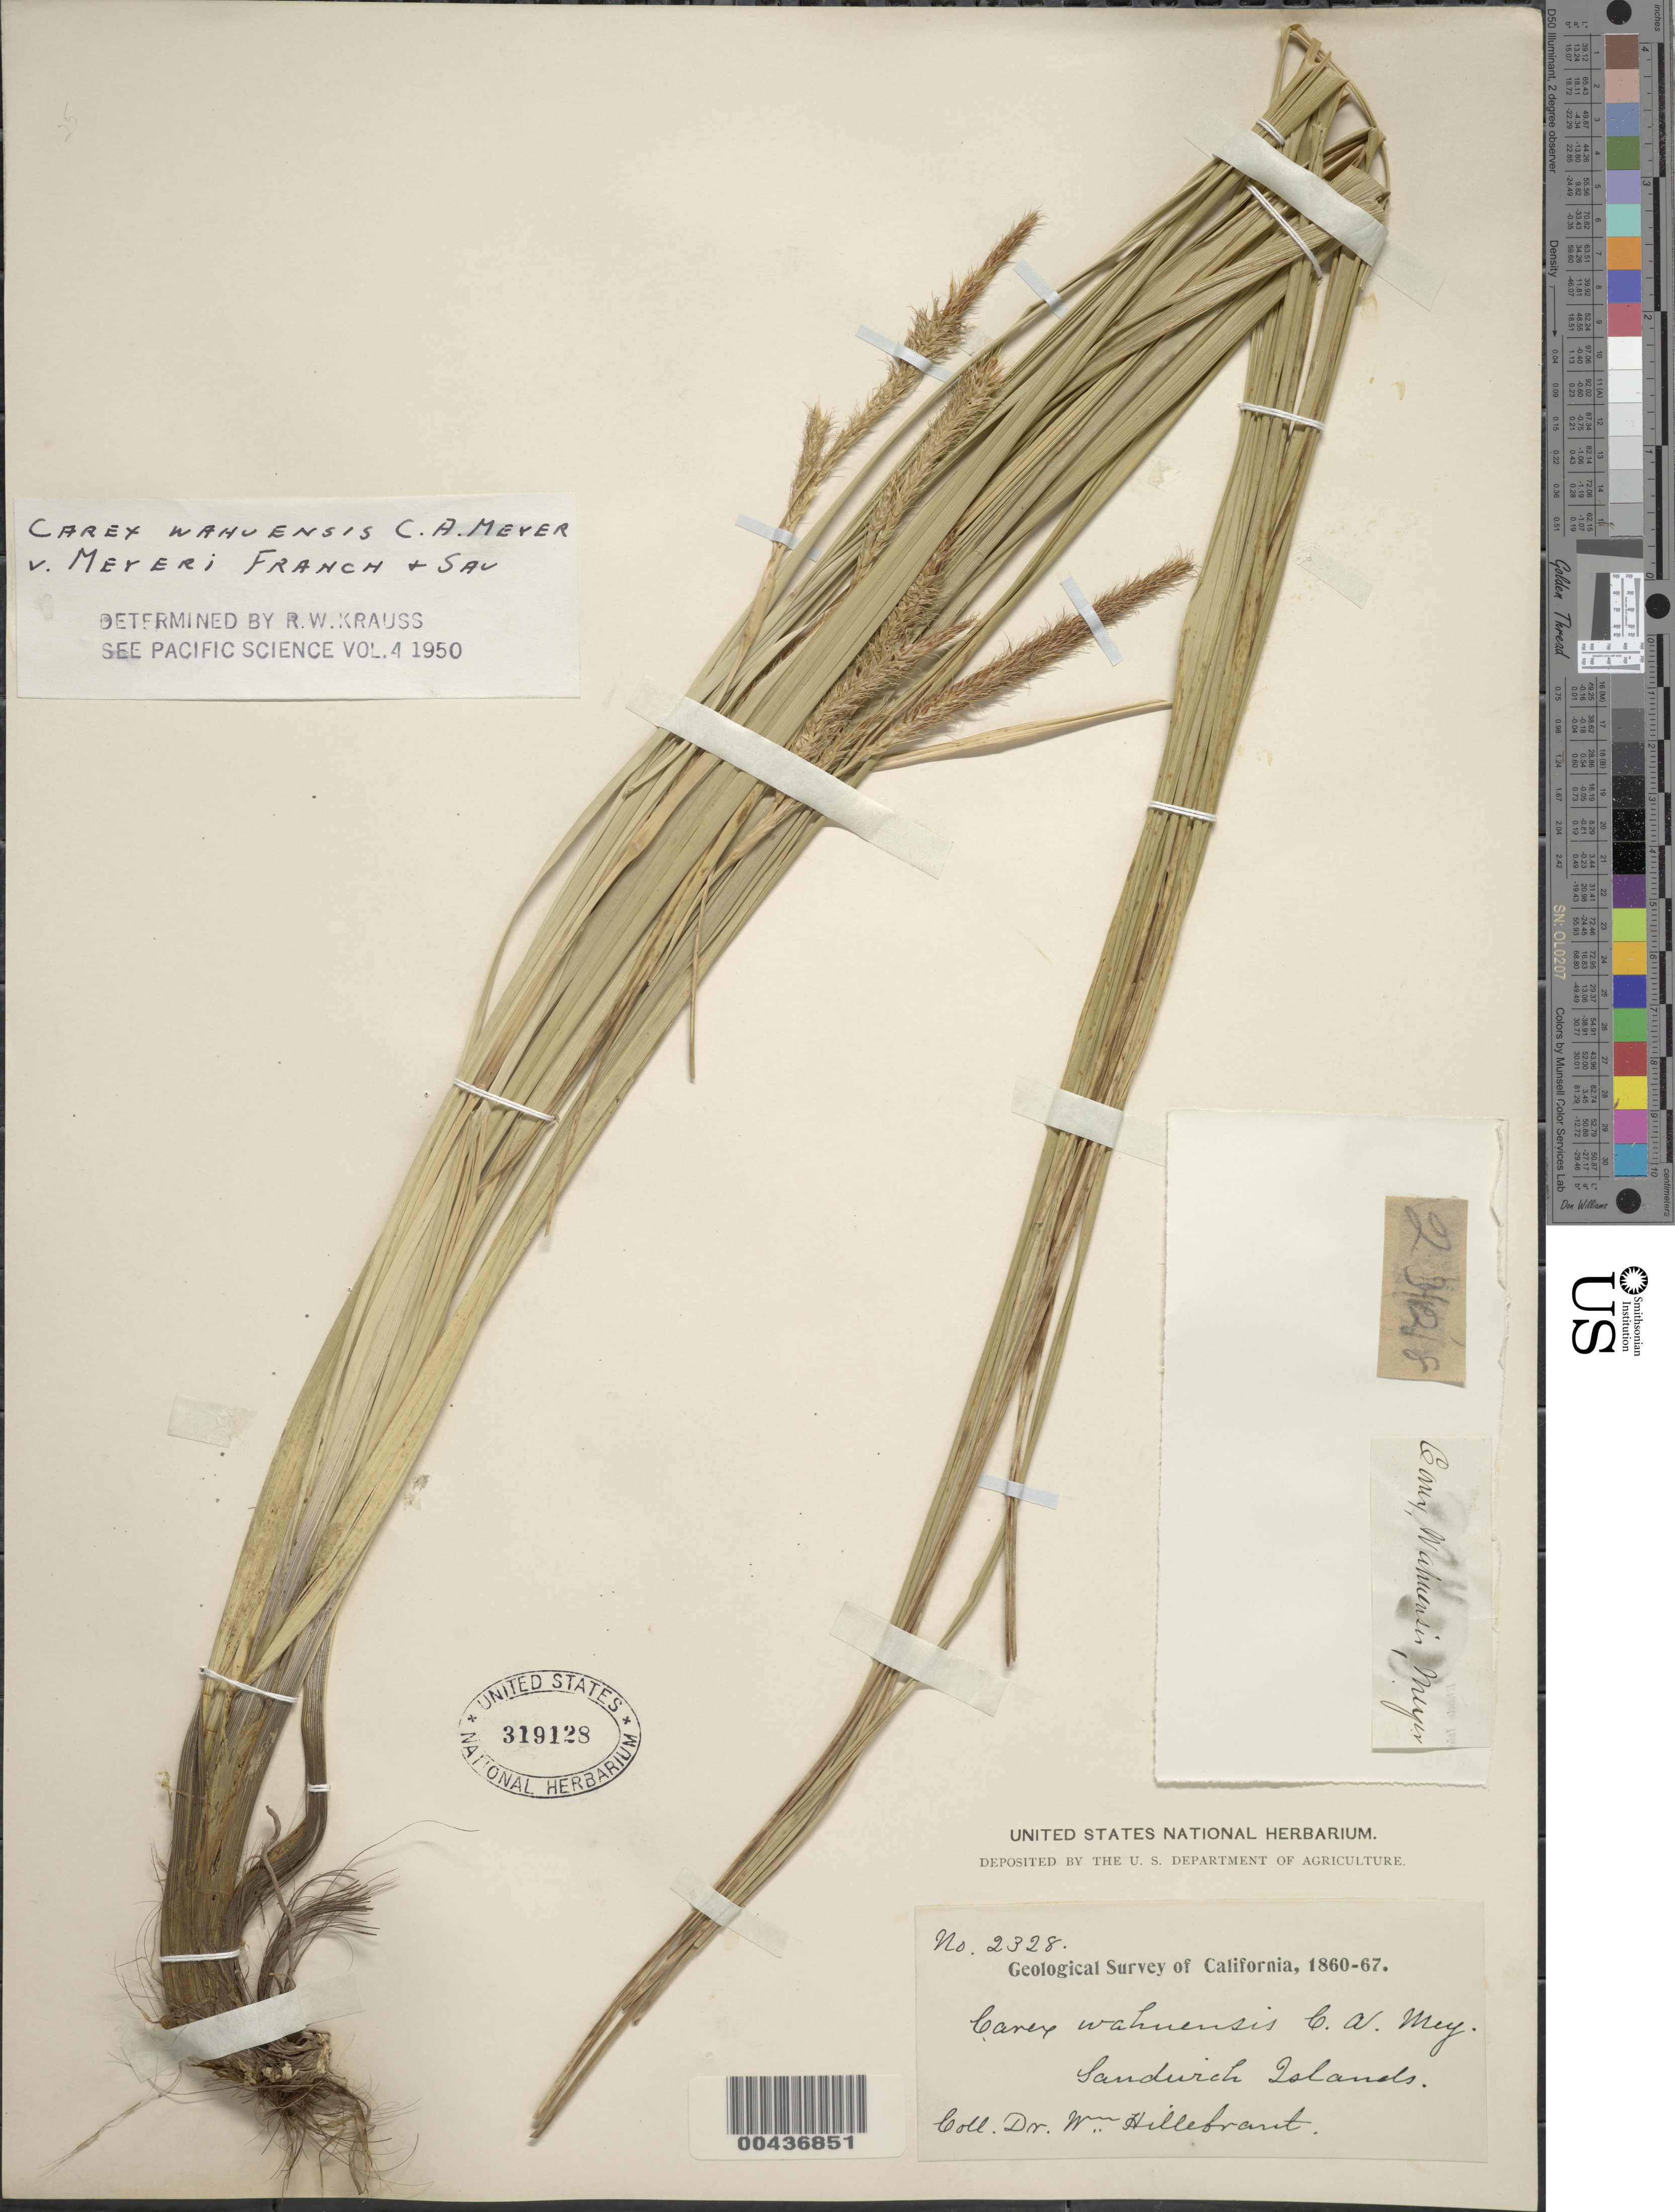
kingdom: Plantae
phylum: Tracheophyta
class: Liliopsida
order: Poales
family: Cyperaceae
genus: Carex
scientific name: Carex wahuensis subsp. wahuensis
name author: C.A. Mey.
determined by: Wagner, W. L., (BOT), Smithsonian Institution - National Museum of Natural History (UNITED STATES)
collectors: W. Hillebrand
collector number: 2328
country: United States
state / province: Hawaii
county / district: Hawaii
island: Hawaii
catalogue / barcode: US 319128